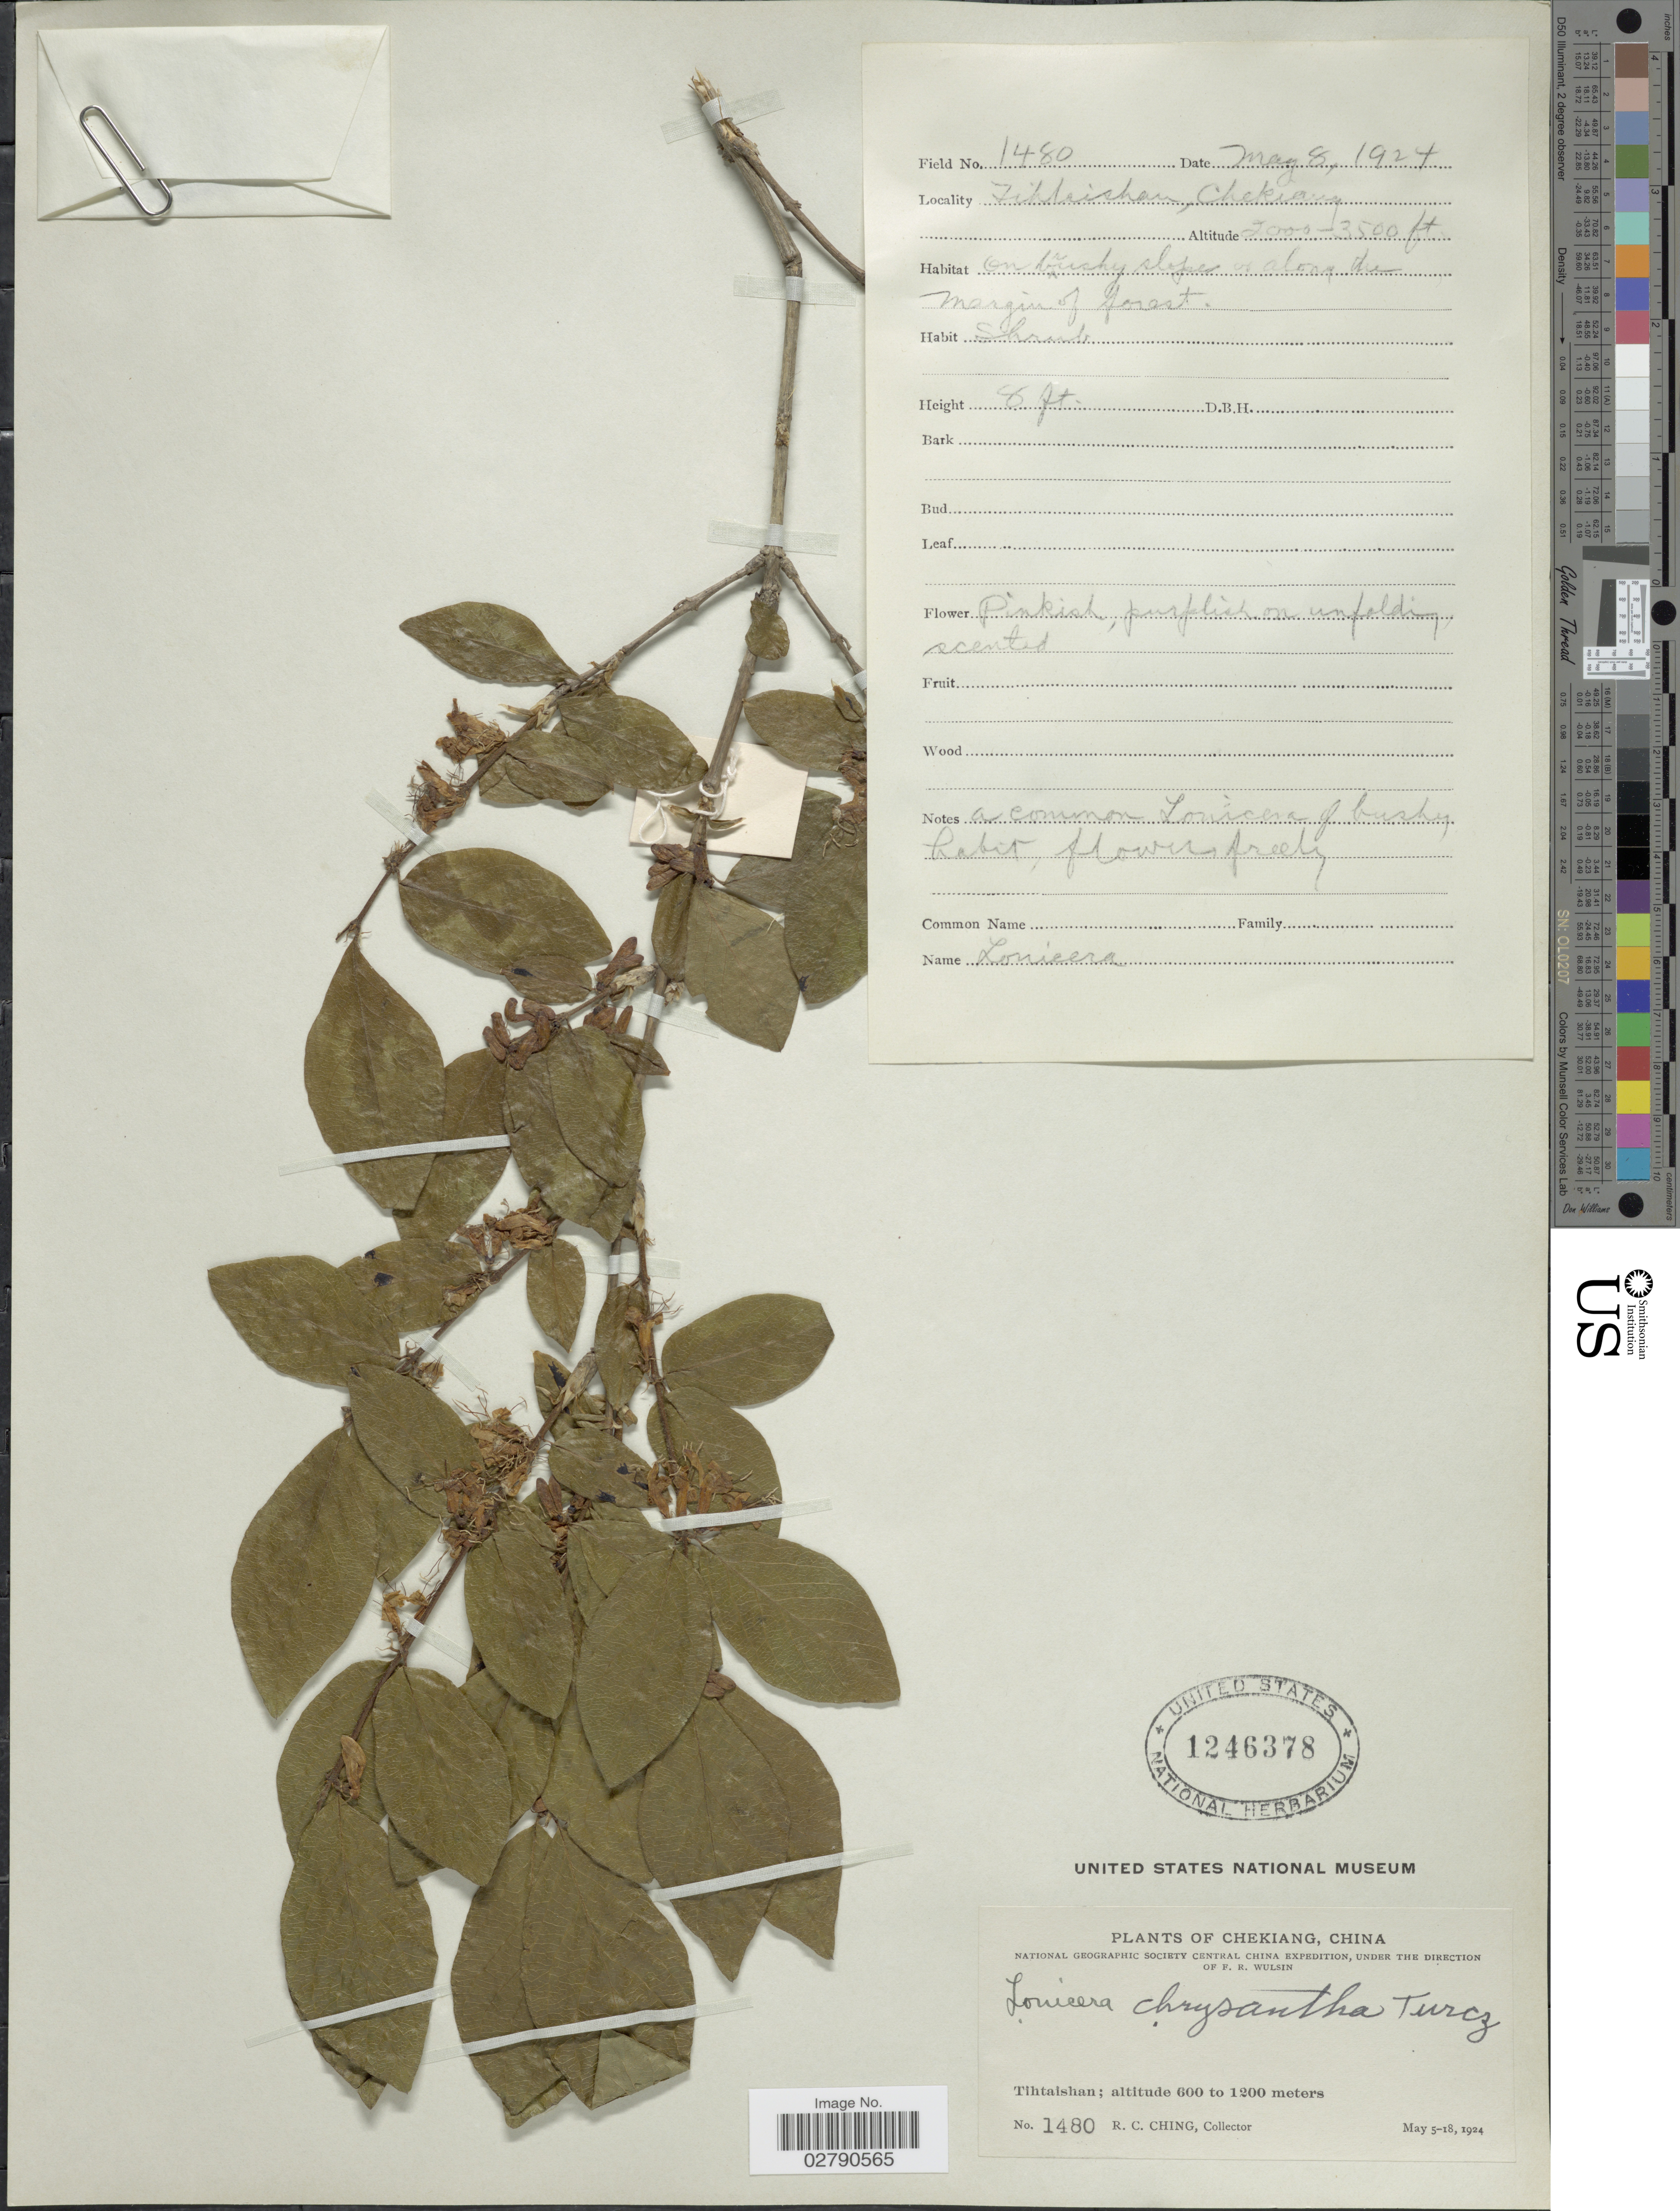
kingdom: Plantae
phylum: Tracheophyta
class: Magnoliopsida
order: Dipsacales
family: Caprifoliaceae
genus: Lonicera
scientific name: Lonicera chrysantha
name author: Turcz. ex Ledeb.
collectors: R. C. Ching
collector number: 1480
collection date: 1924-05-08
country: China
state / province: Zhejiang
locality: Chekiang. Tihtaishan.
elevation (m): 610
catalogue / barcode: US 1246378